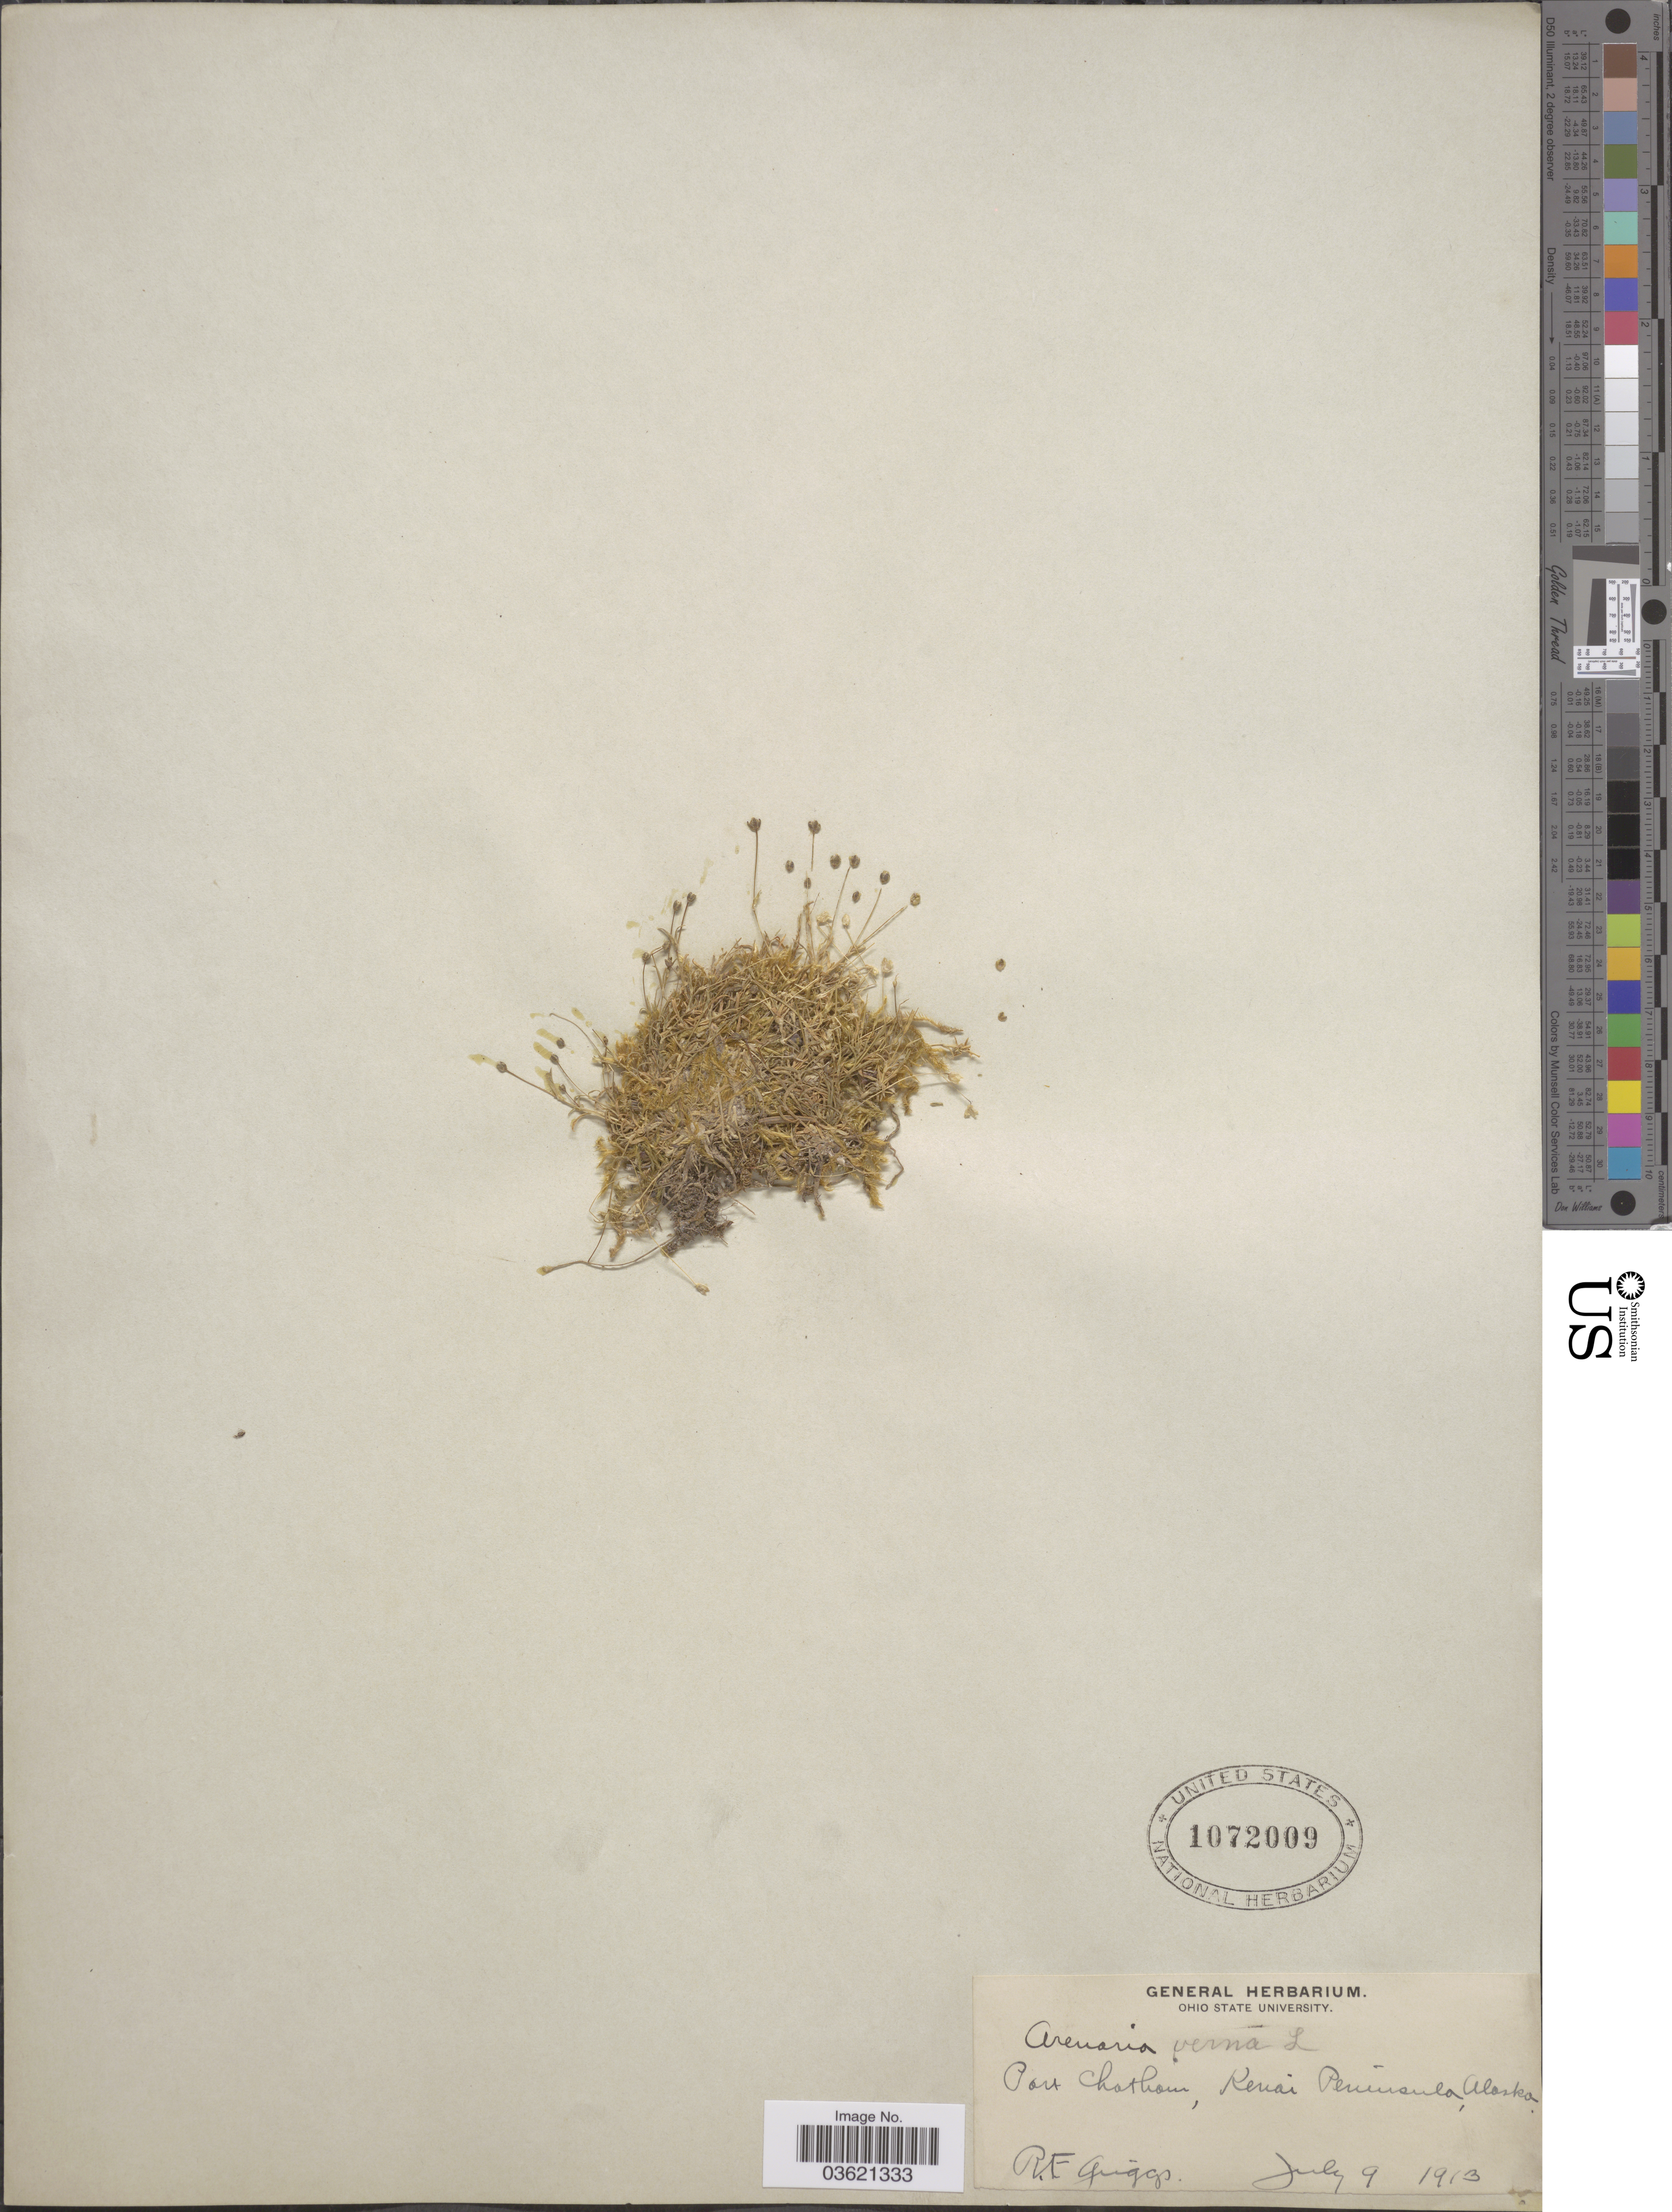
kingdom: Plantae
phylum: Tracheophyta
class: Magnoliopsida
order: Caryophyllales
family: Caryophyllaceae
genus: Arenaria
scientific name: Arenaria verna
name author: L.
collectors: R. F. Griggs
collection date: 1913-07-09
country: United States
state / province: Alaska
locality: Port Chatham, Kenai Peninsula.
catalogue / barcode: US 1072009